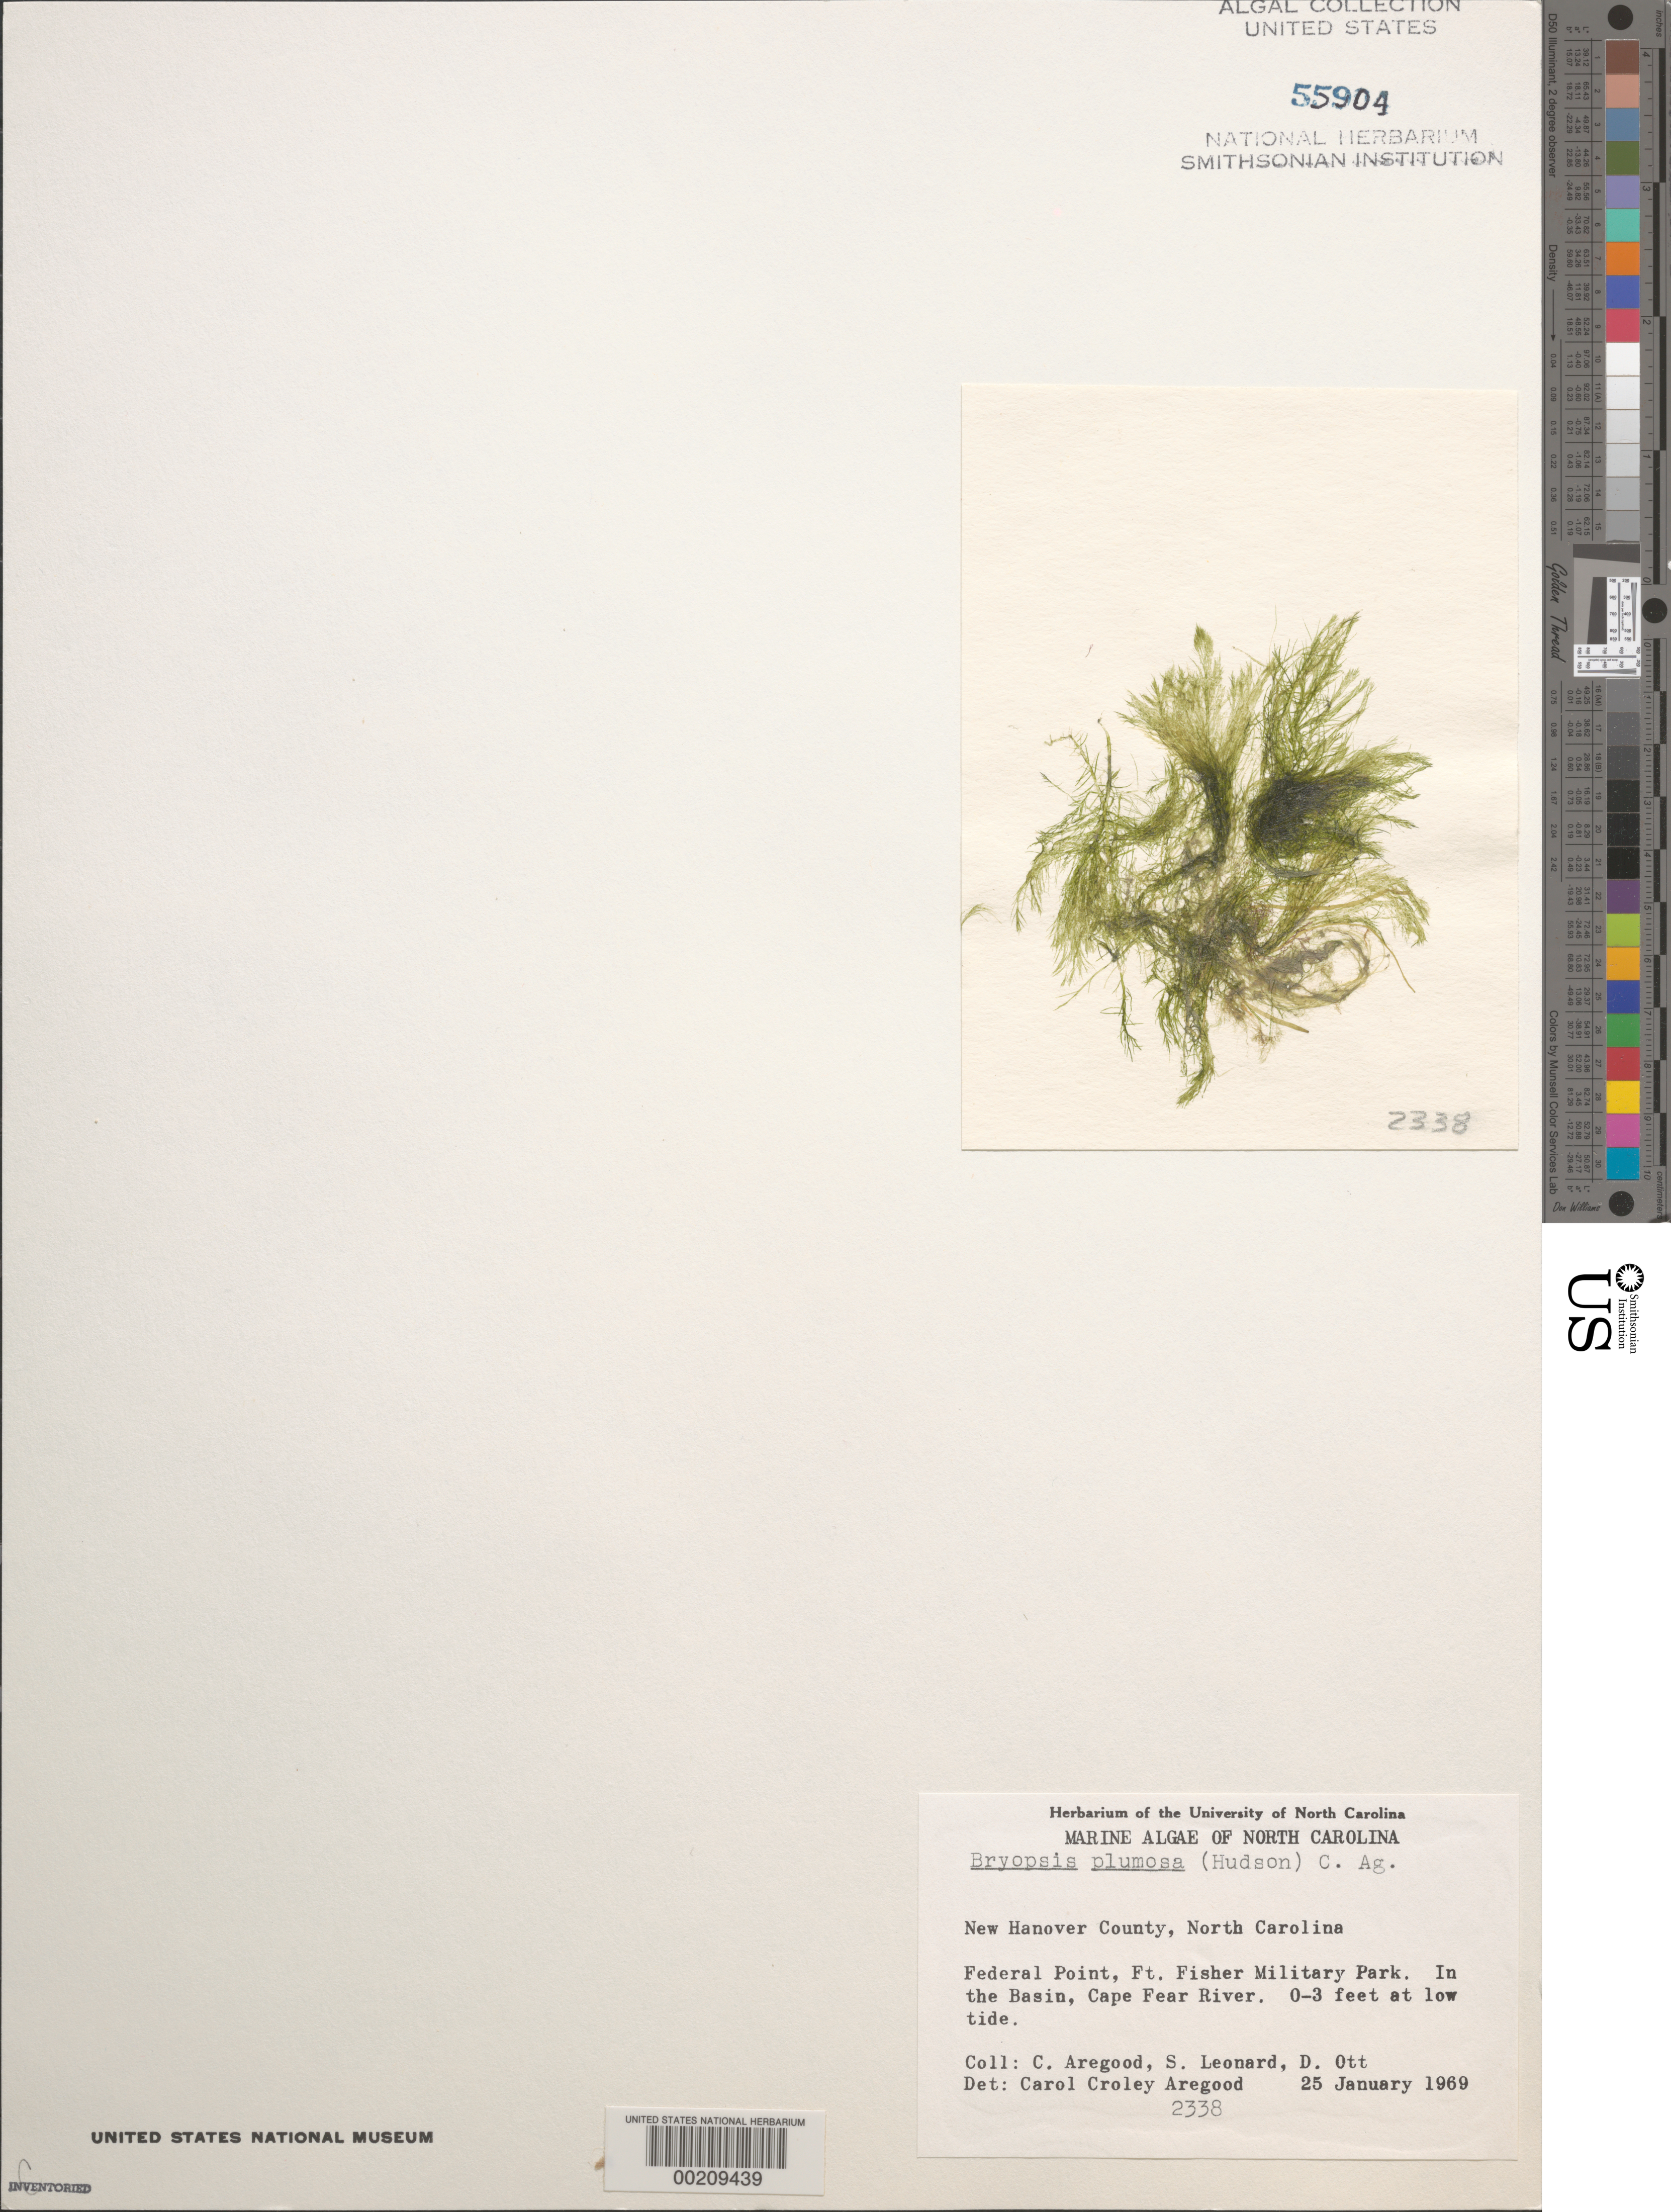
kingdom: Plantae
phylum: Chlorophyta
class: Ulvophyceae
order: Bryopsidales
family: Bryopsidaceae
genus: Bryopsis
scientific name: Bryopsis plumosa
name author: (Huds.) C. Agardh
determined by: Aregood, C. C.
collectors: C. Aregood, S. Leonard & F. Ott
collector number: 2338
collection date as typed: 25 Jan 1969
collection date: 1969-01-25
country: United States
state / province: North Carolina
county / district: New Hanover County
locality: Federal Point, Fort Fisher Military Park, Basin, Cape Fear River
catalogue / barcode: US 55904